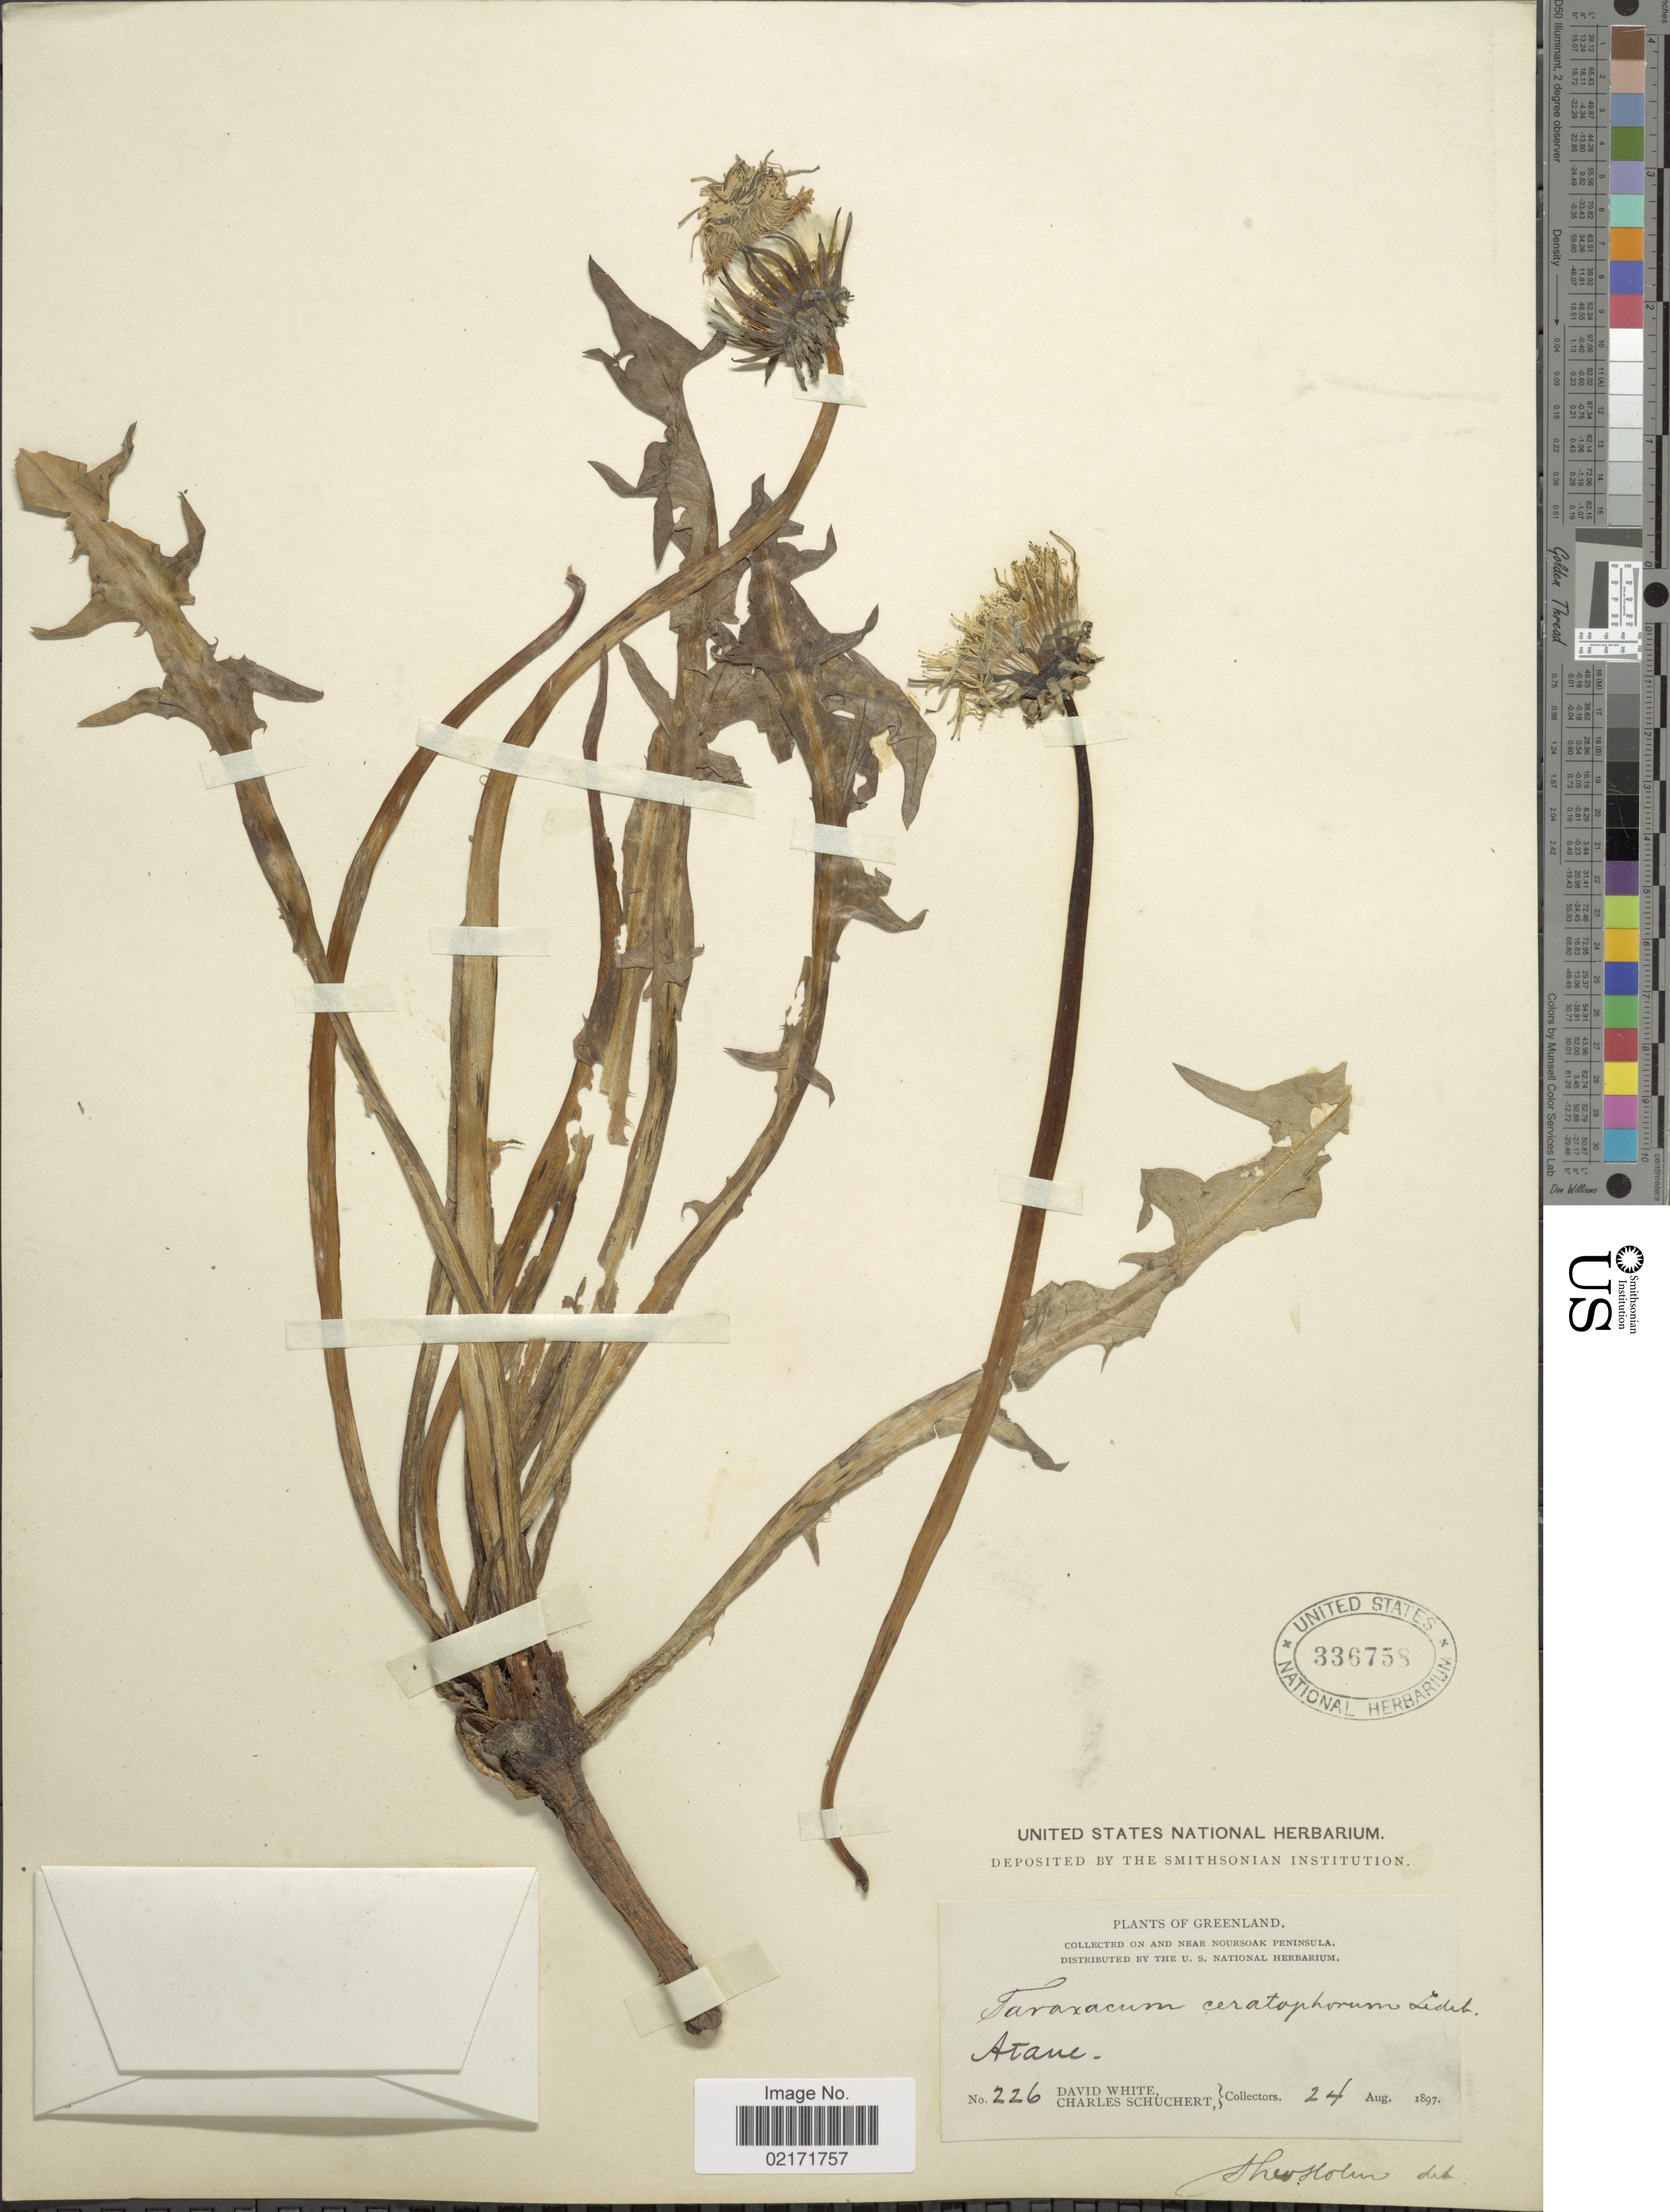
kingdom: Plantae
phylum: Tracheophyta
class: Magnoliopsida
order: Asterales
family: Asteraceae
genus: Taraxacum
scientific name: Taraxacum ceratophorum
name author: (Ledeb.) DC.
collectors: D. White & C. Schuchert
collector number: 226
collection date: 1897-08-24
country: Greenland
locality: On and near Noursoak Peninsula. Atane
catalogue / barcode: US 336758